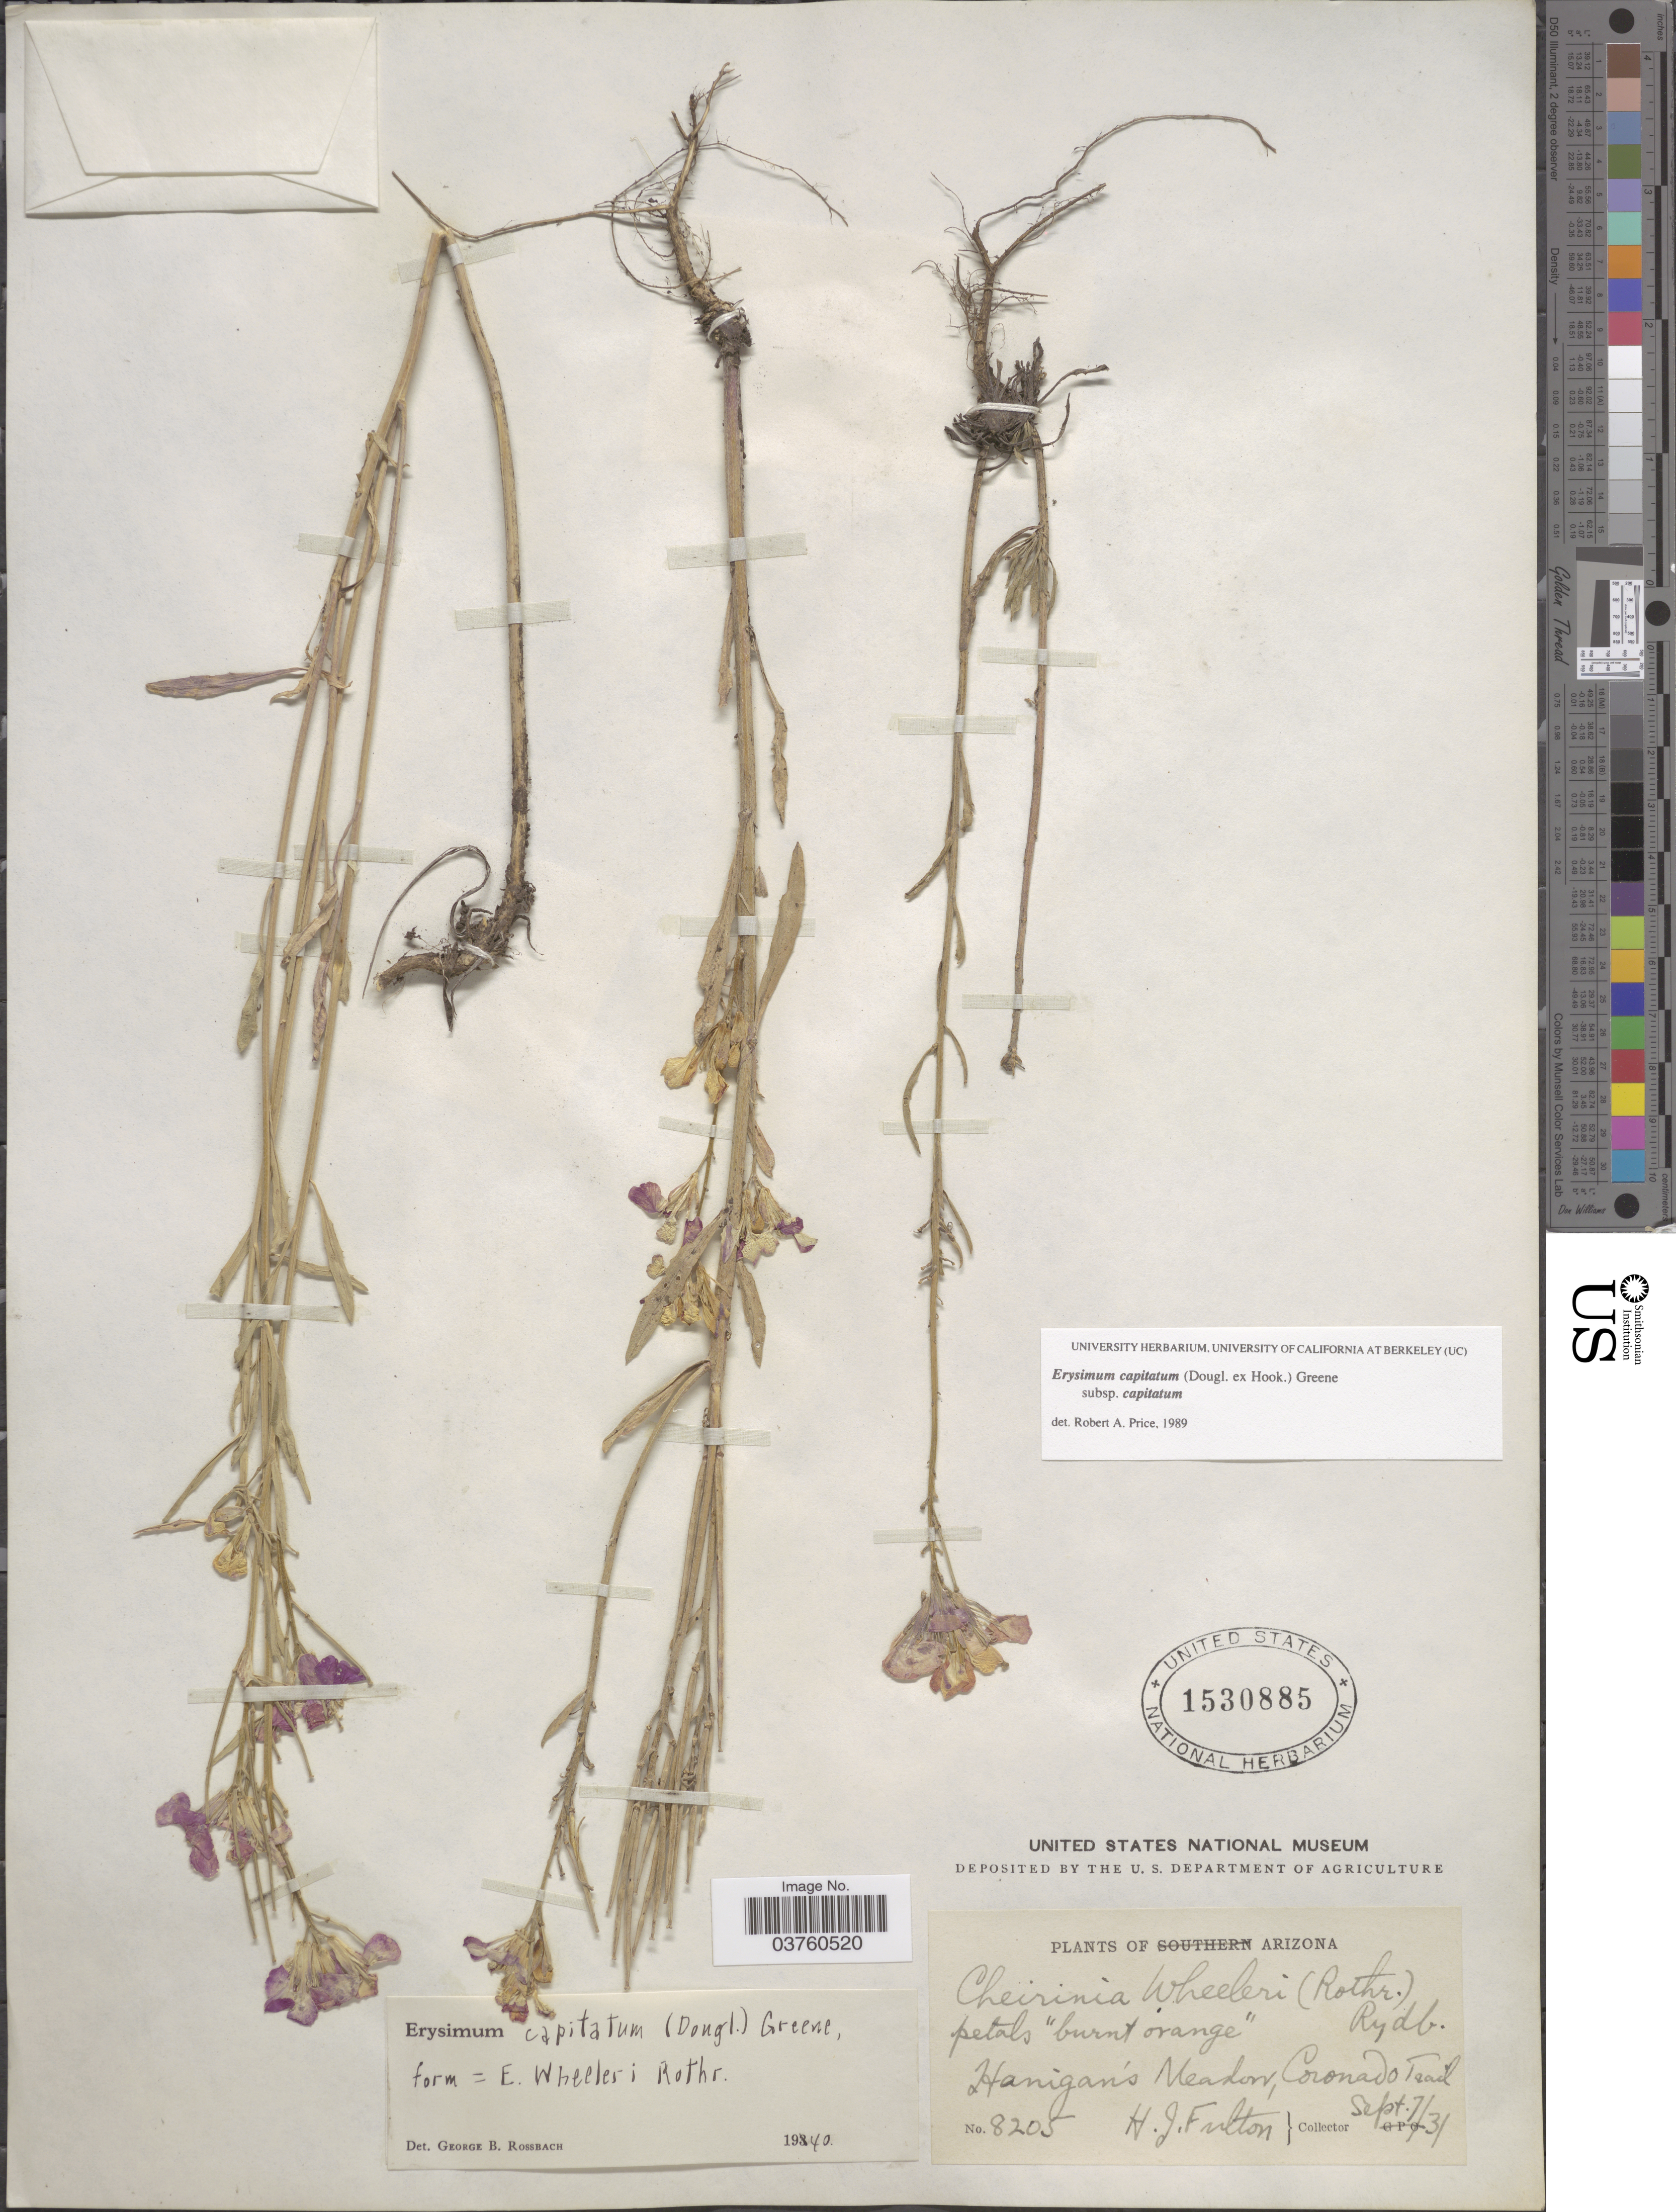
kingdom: Plantae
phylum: Tracheophyta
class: Magnoliopsida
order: Brassicales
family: Brassicaceae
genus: Erysimum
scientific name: Erysimum capitatum subsp. capitatum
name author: (Douglas ex Hook.) Greene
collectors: H. Fulton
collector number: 8205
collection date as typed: Transcribed d/m/y: 7/9/31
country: United States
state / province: Arizona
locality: Hanigan's Meadow, Coronado Trail.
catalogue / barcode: US 1530885